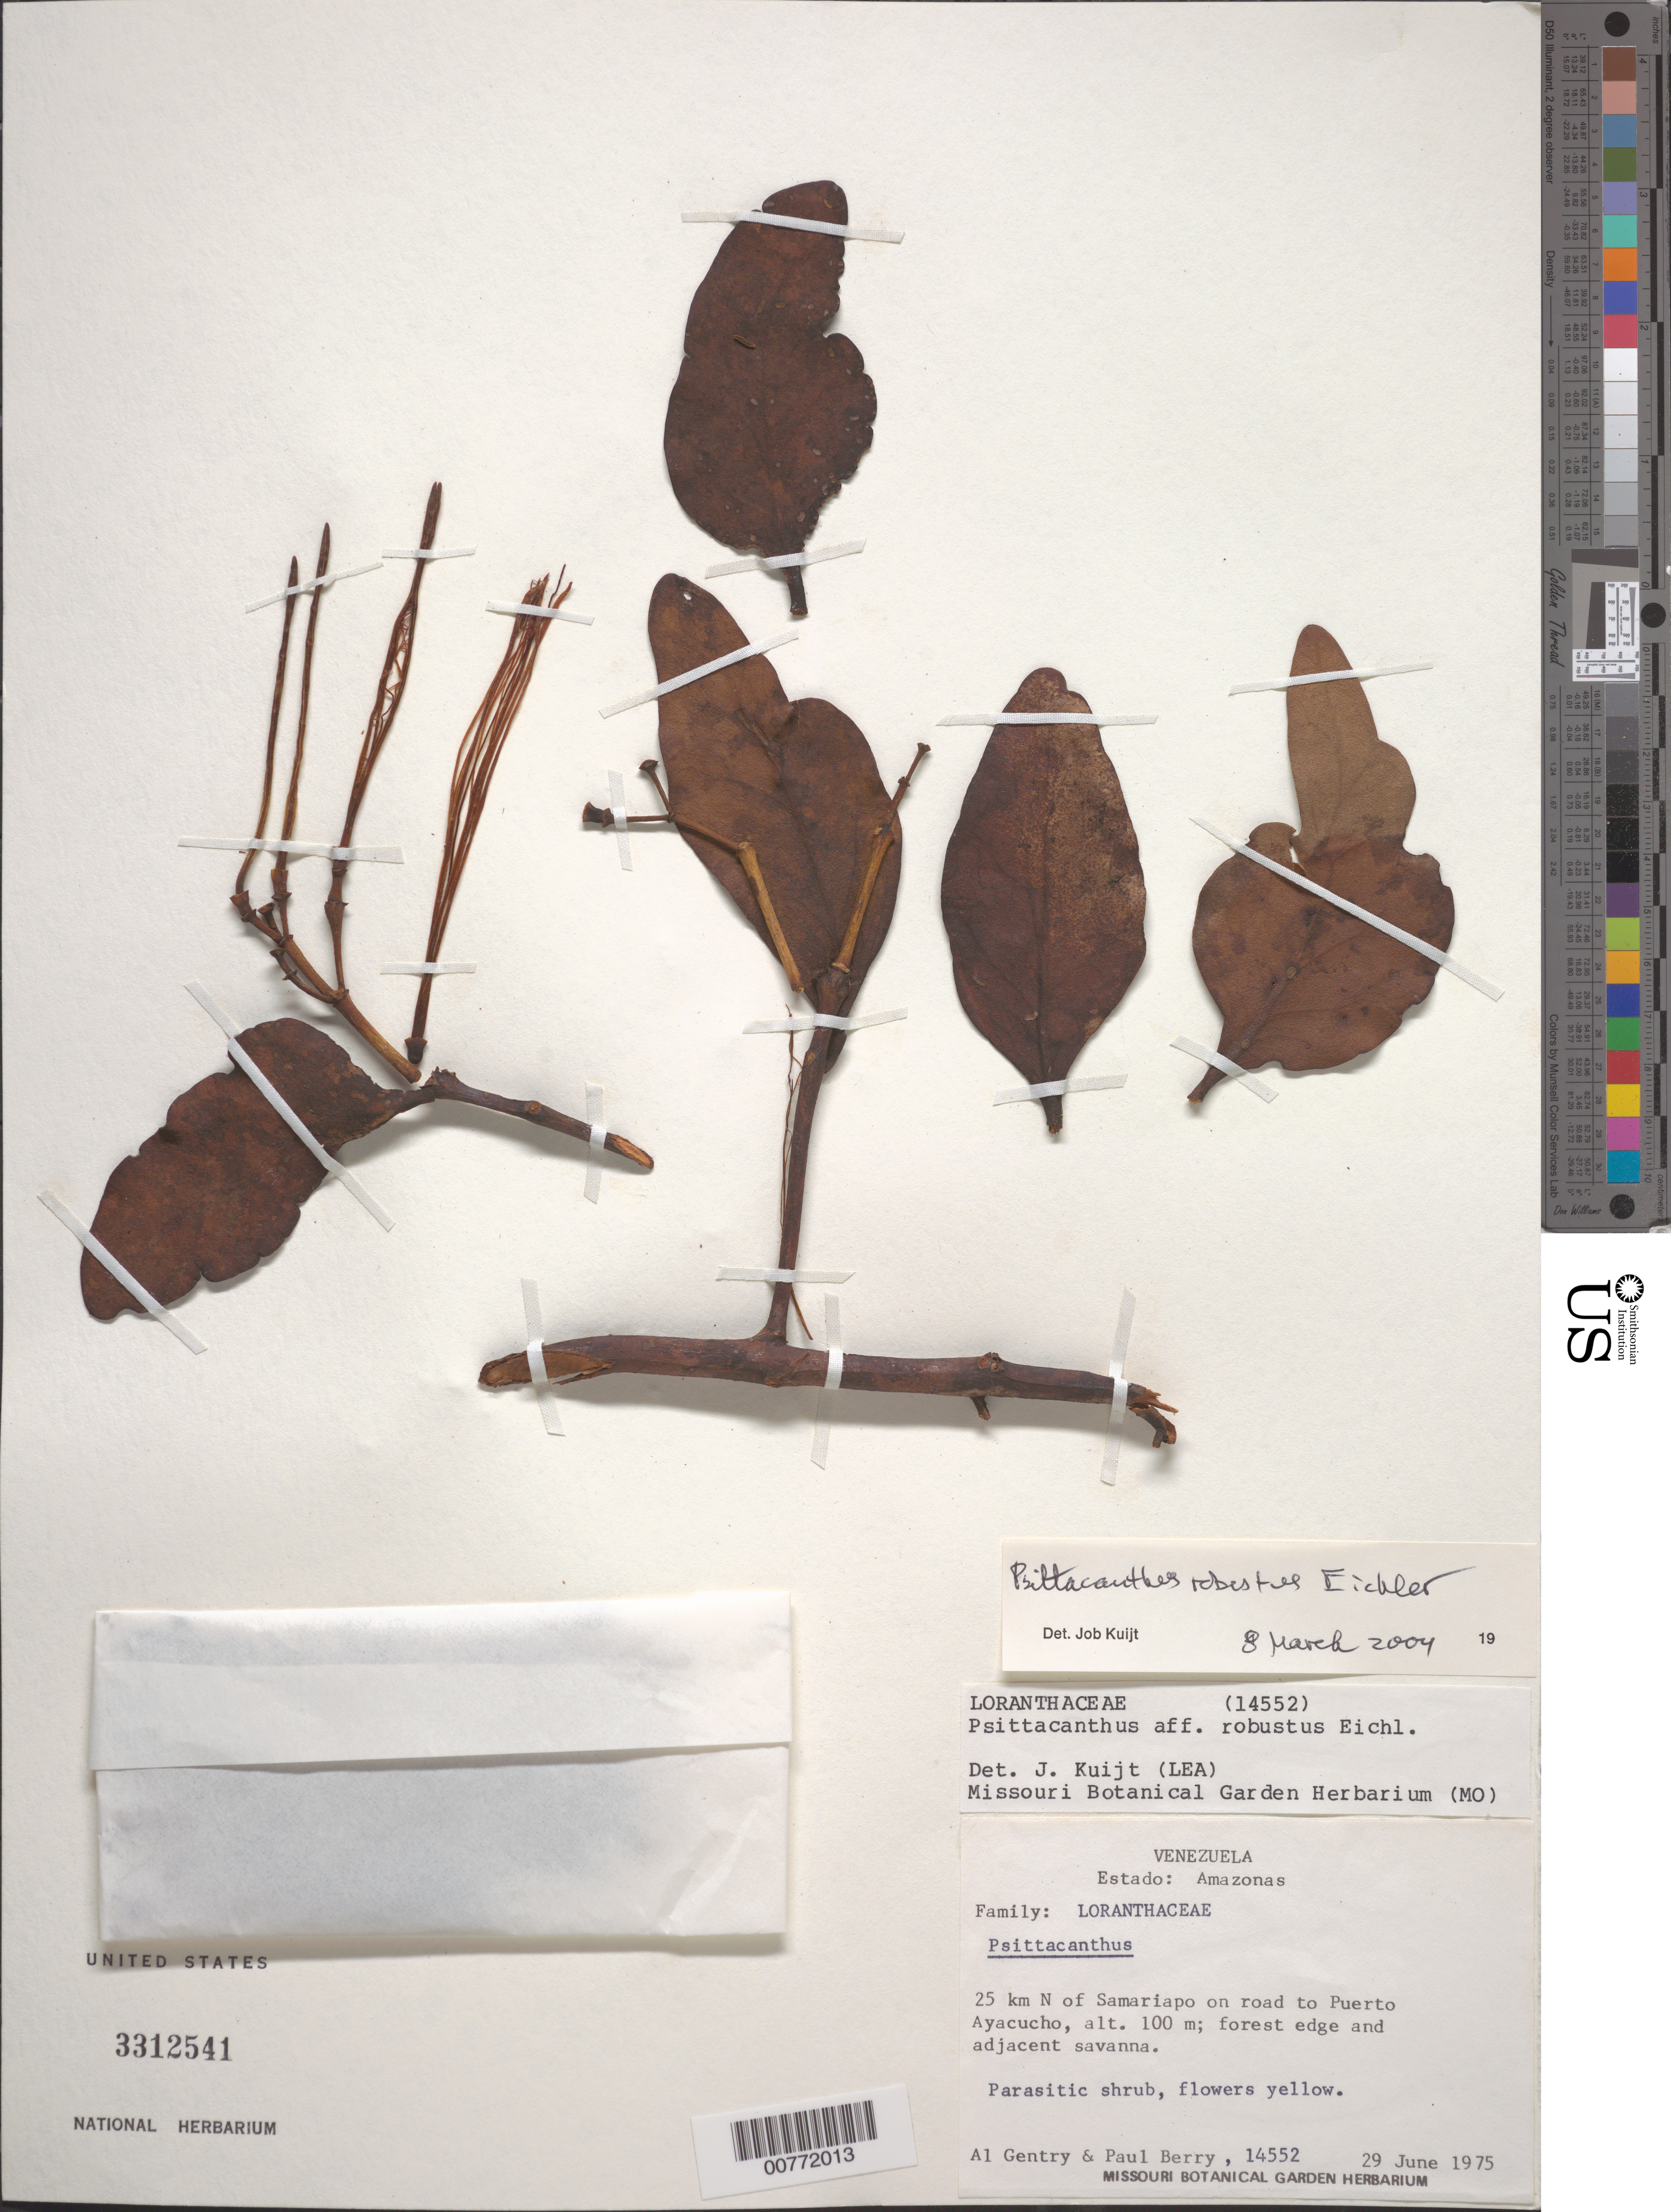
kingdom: Plantae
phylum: Tracheophyta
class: Magnoliopsida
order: Santalales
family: Loranthaceae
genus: Psittacanthus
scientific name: Psittacanthus robustus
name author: (Mart.) Mart.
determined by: Kuijt, Job, (CANADA)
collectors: A. H. Gentry & P. Berry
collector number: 14552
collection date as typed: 29-Jun-75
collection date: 1975-06-29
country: Venezuela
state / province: Amazonas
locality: Puerto Ayacucho-Samariapo highway, 25 km N of Samariapo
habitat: Forest edge and adjacent savanna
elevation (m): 100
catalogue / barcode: US 3312541